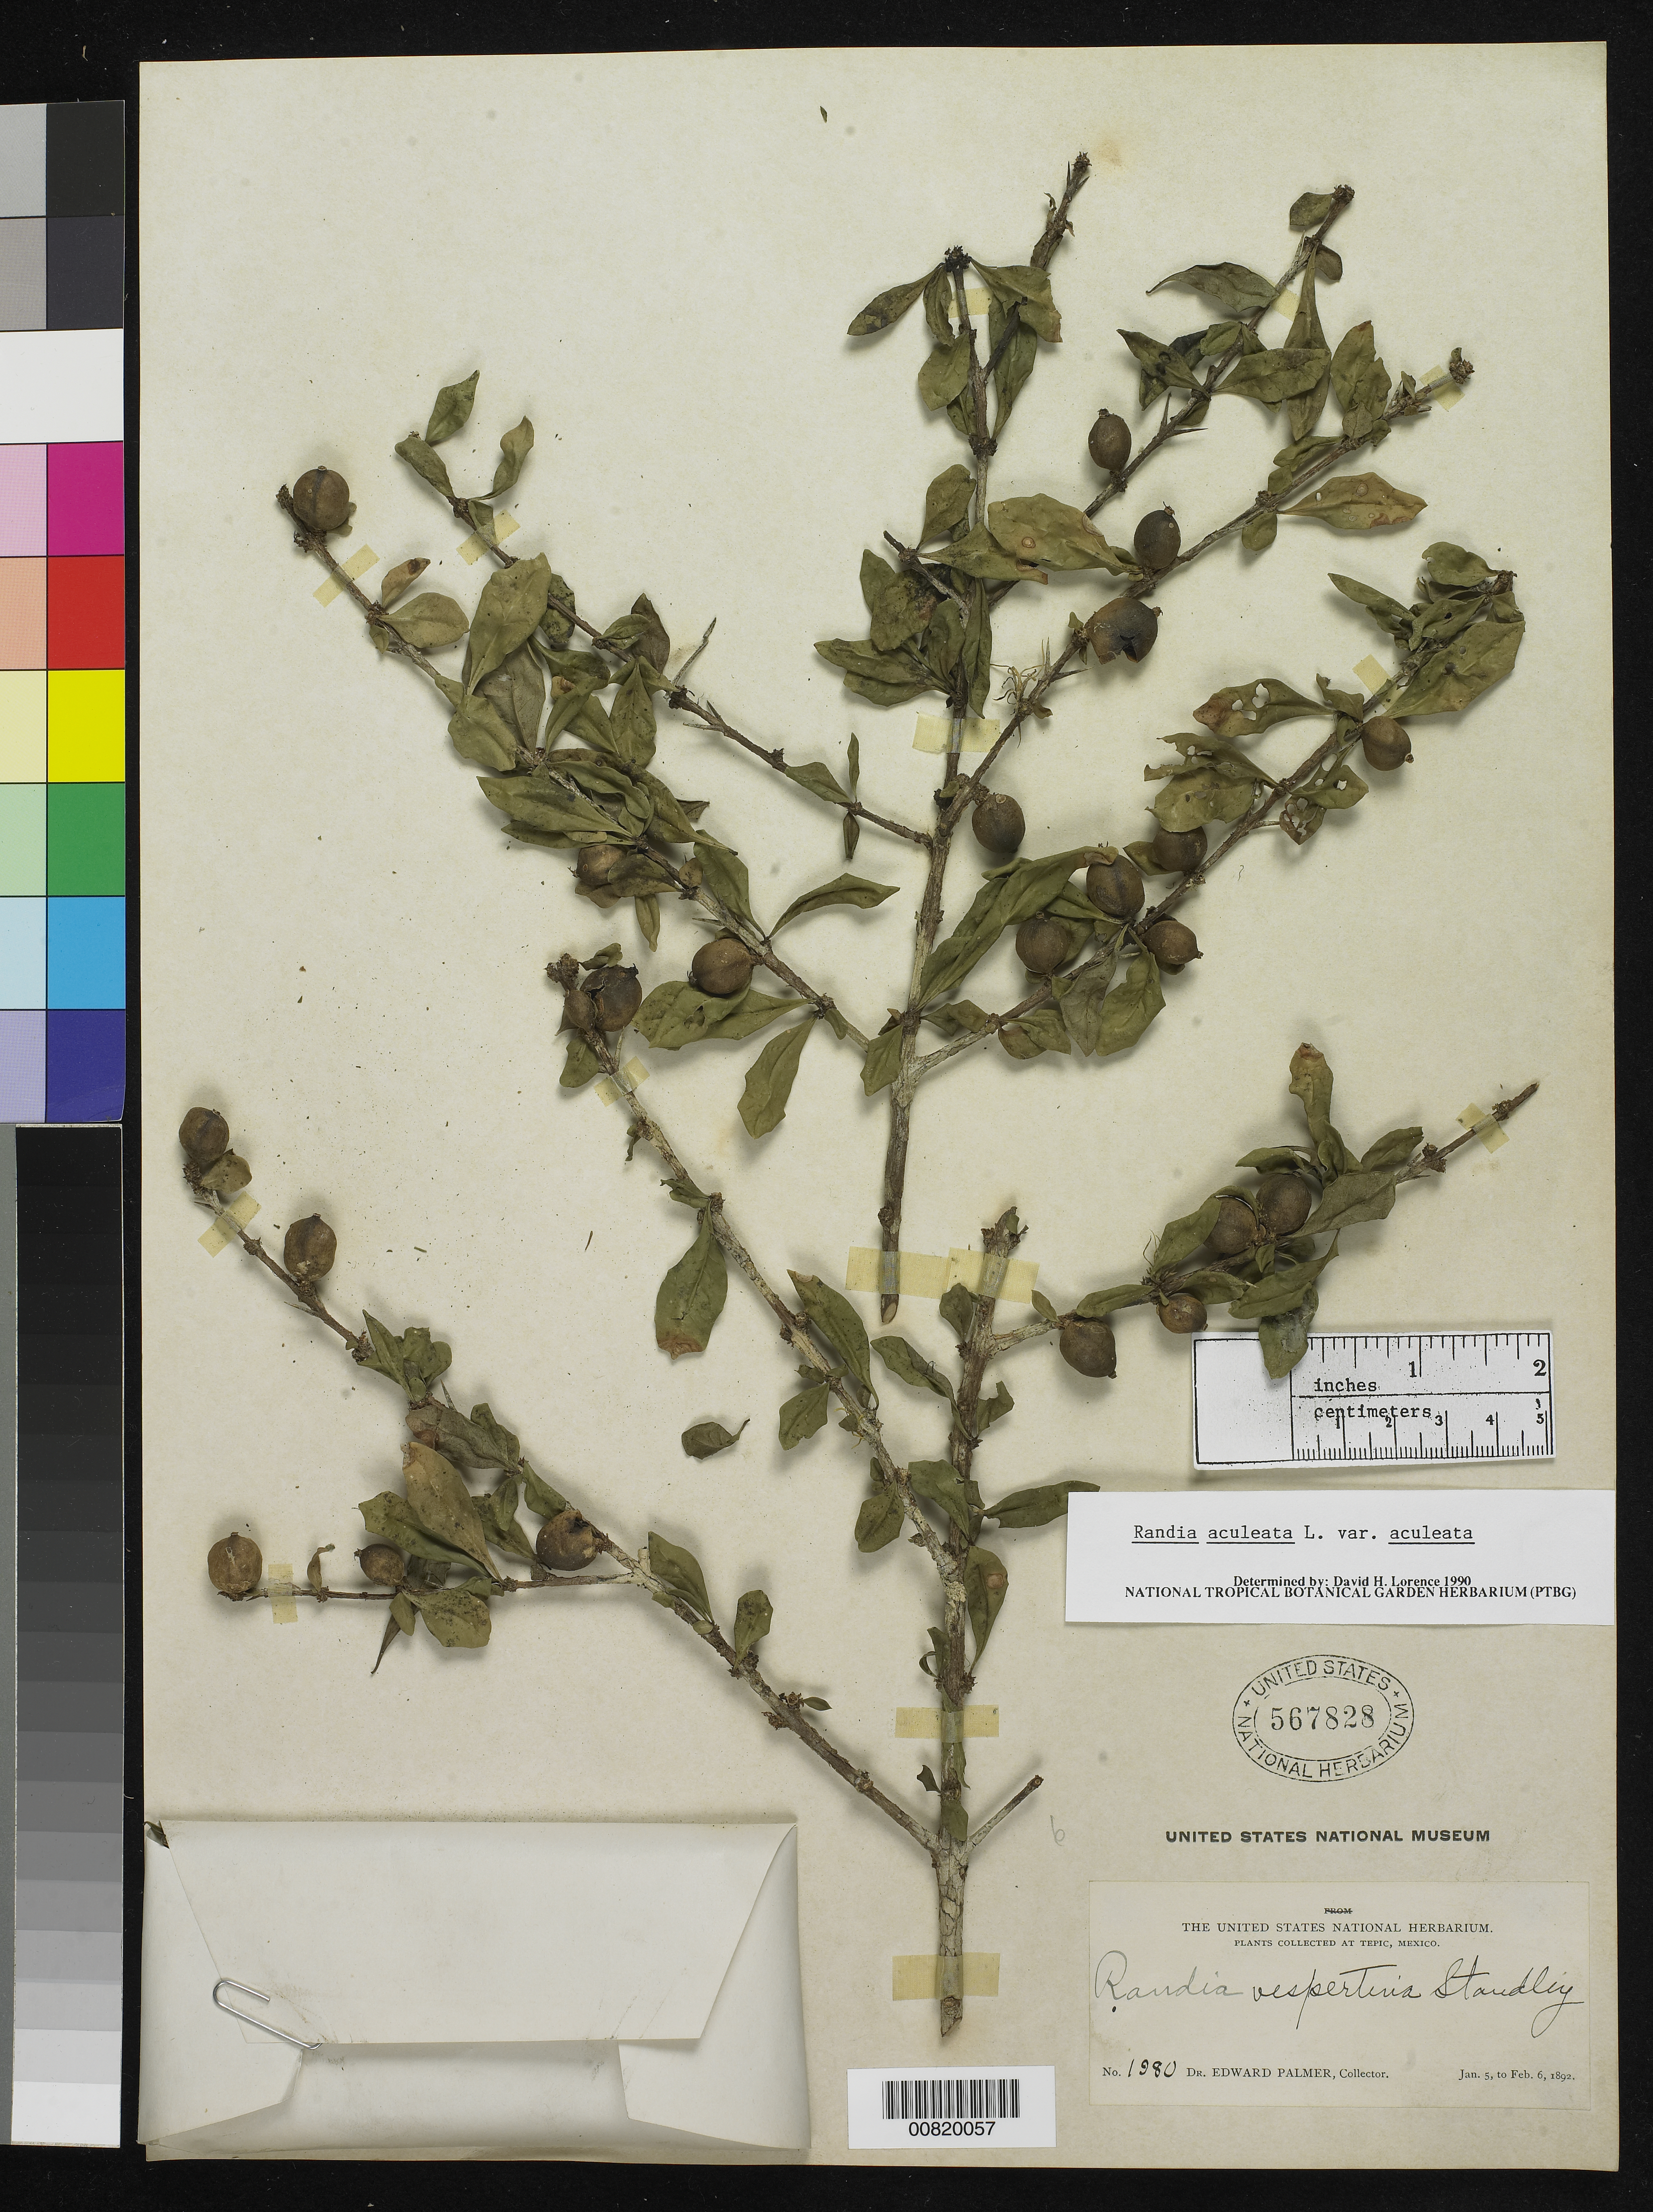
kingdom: Plantae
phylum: Tracheophyta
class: Magnoliopsida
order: Gentianales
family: Rubiaceae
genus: Randia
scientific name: Randia aculeata var. aculeata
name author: L.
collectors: E. Palmer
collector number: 1980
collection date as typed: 05 Jan 1892 to 06 Feb 1892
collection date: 1892-01-05/1892-02-06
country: Mexico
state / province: Nayarit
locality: Tepic, Nayarit.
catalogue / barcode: US 567828